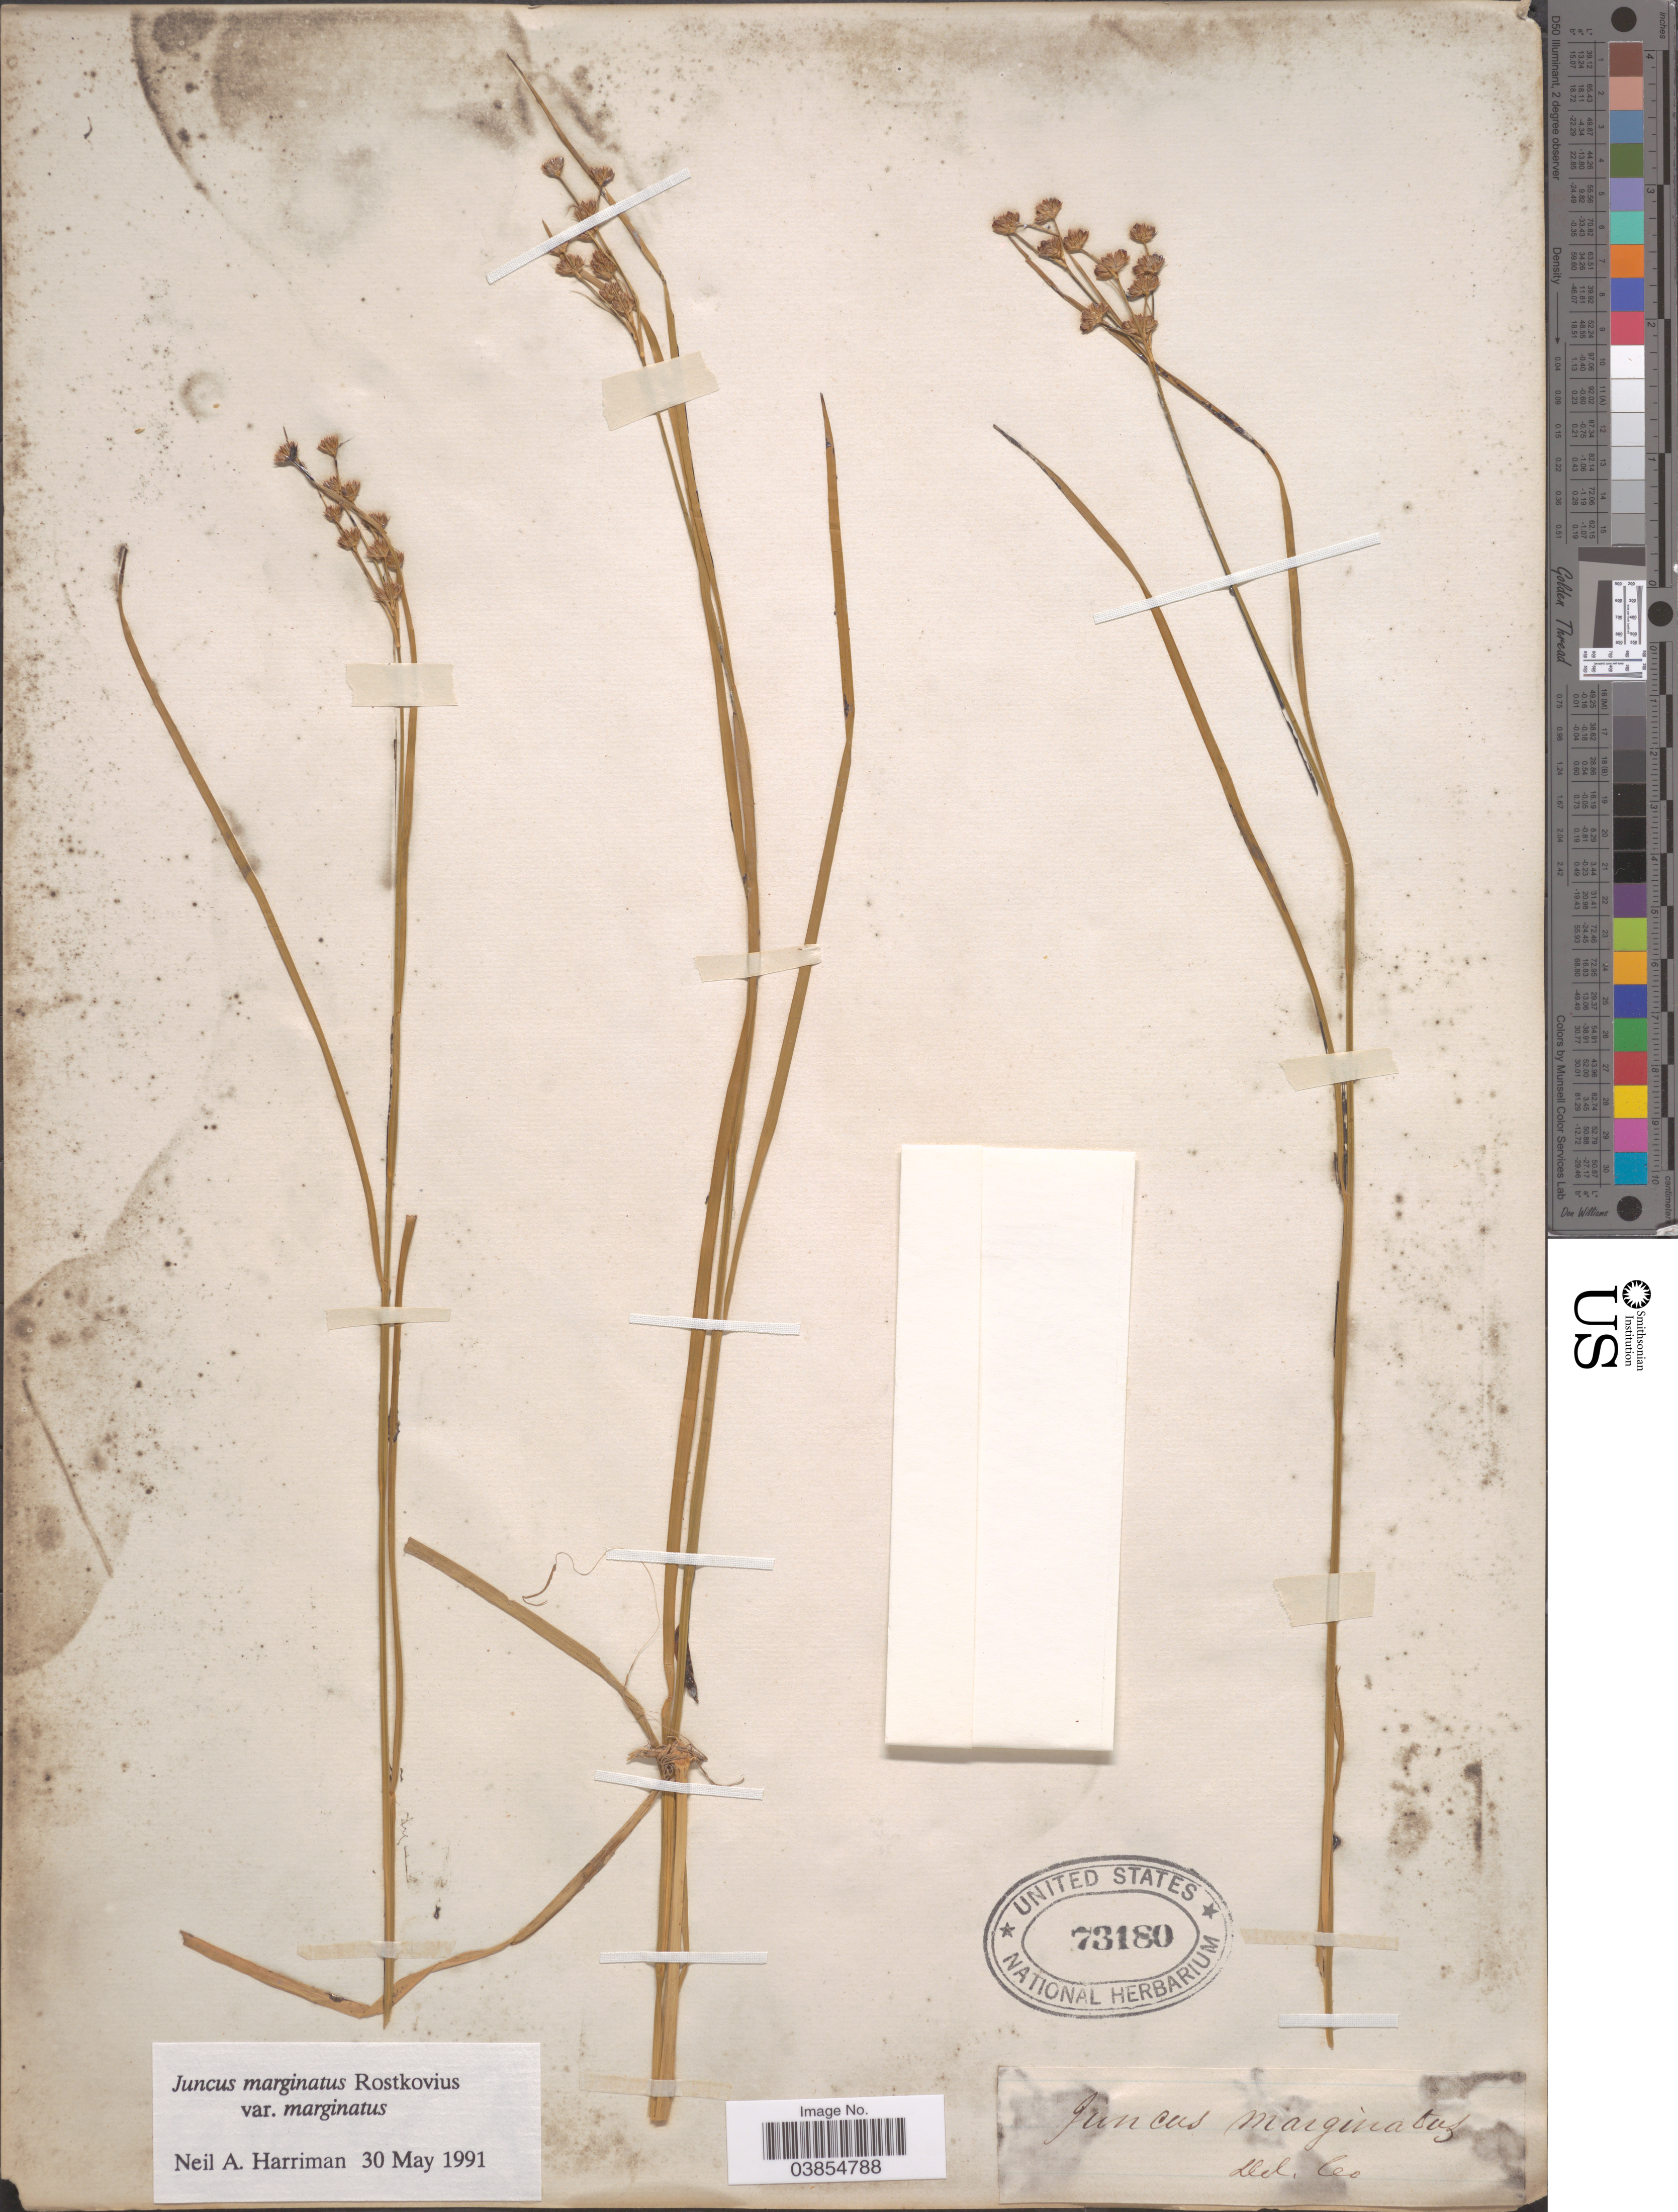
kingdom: Plantae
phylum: Tracheophyta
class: Liliopsida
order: Poales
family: Juncaceae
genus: Juncus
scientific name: Juncus marginatus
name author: Rostk.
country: United States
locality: Del. Co.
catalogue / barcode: US 73180